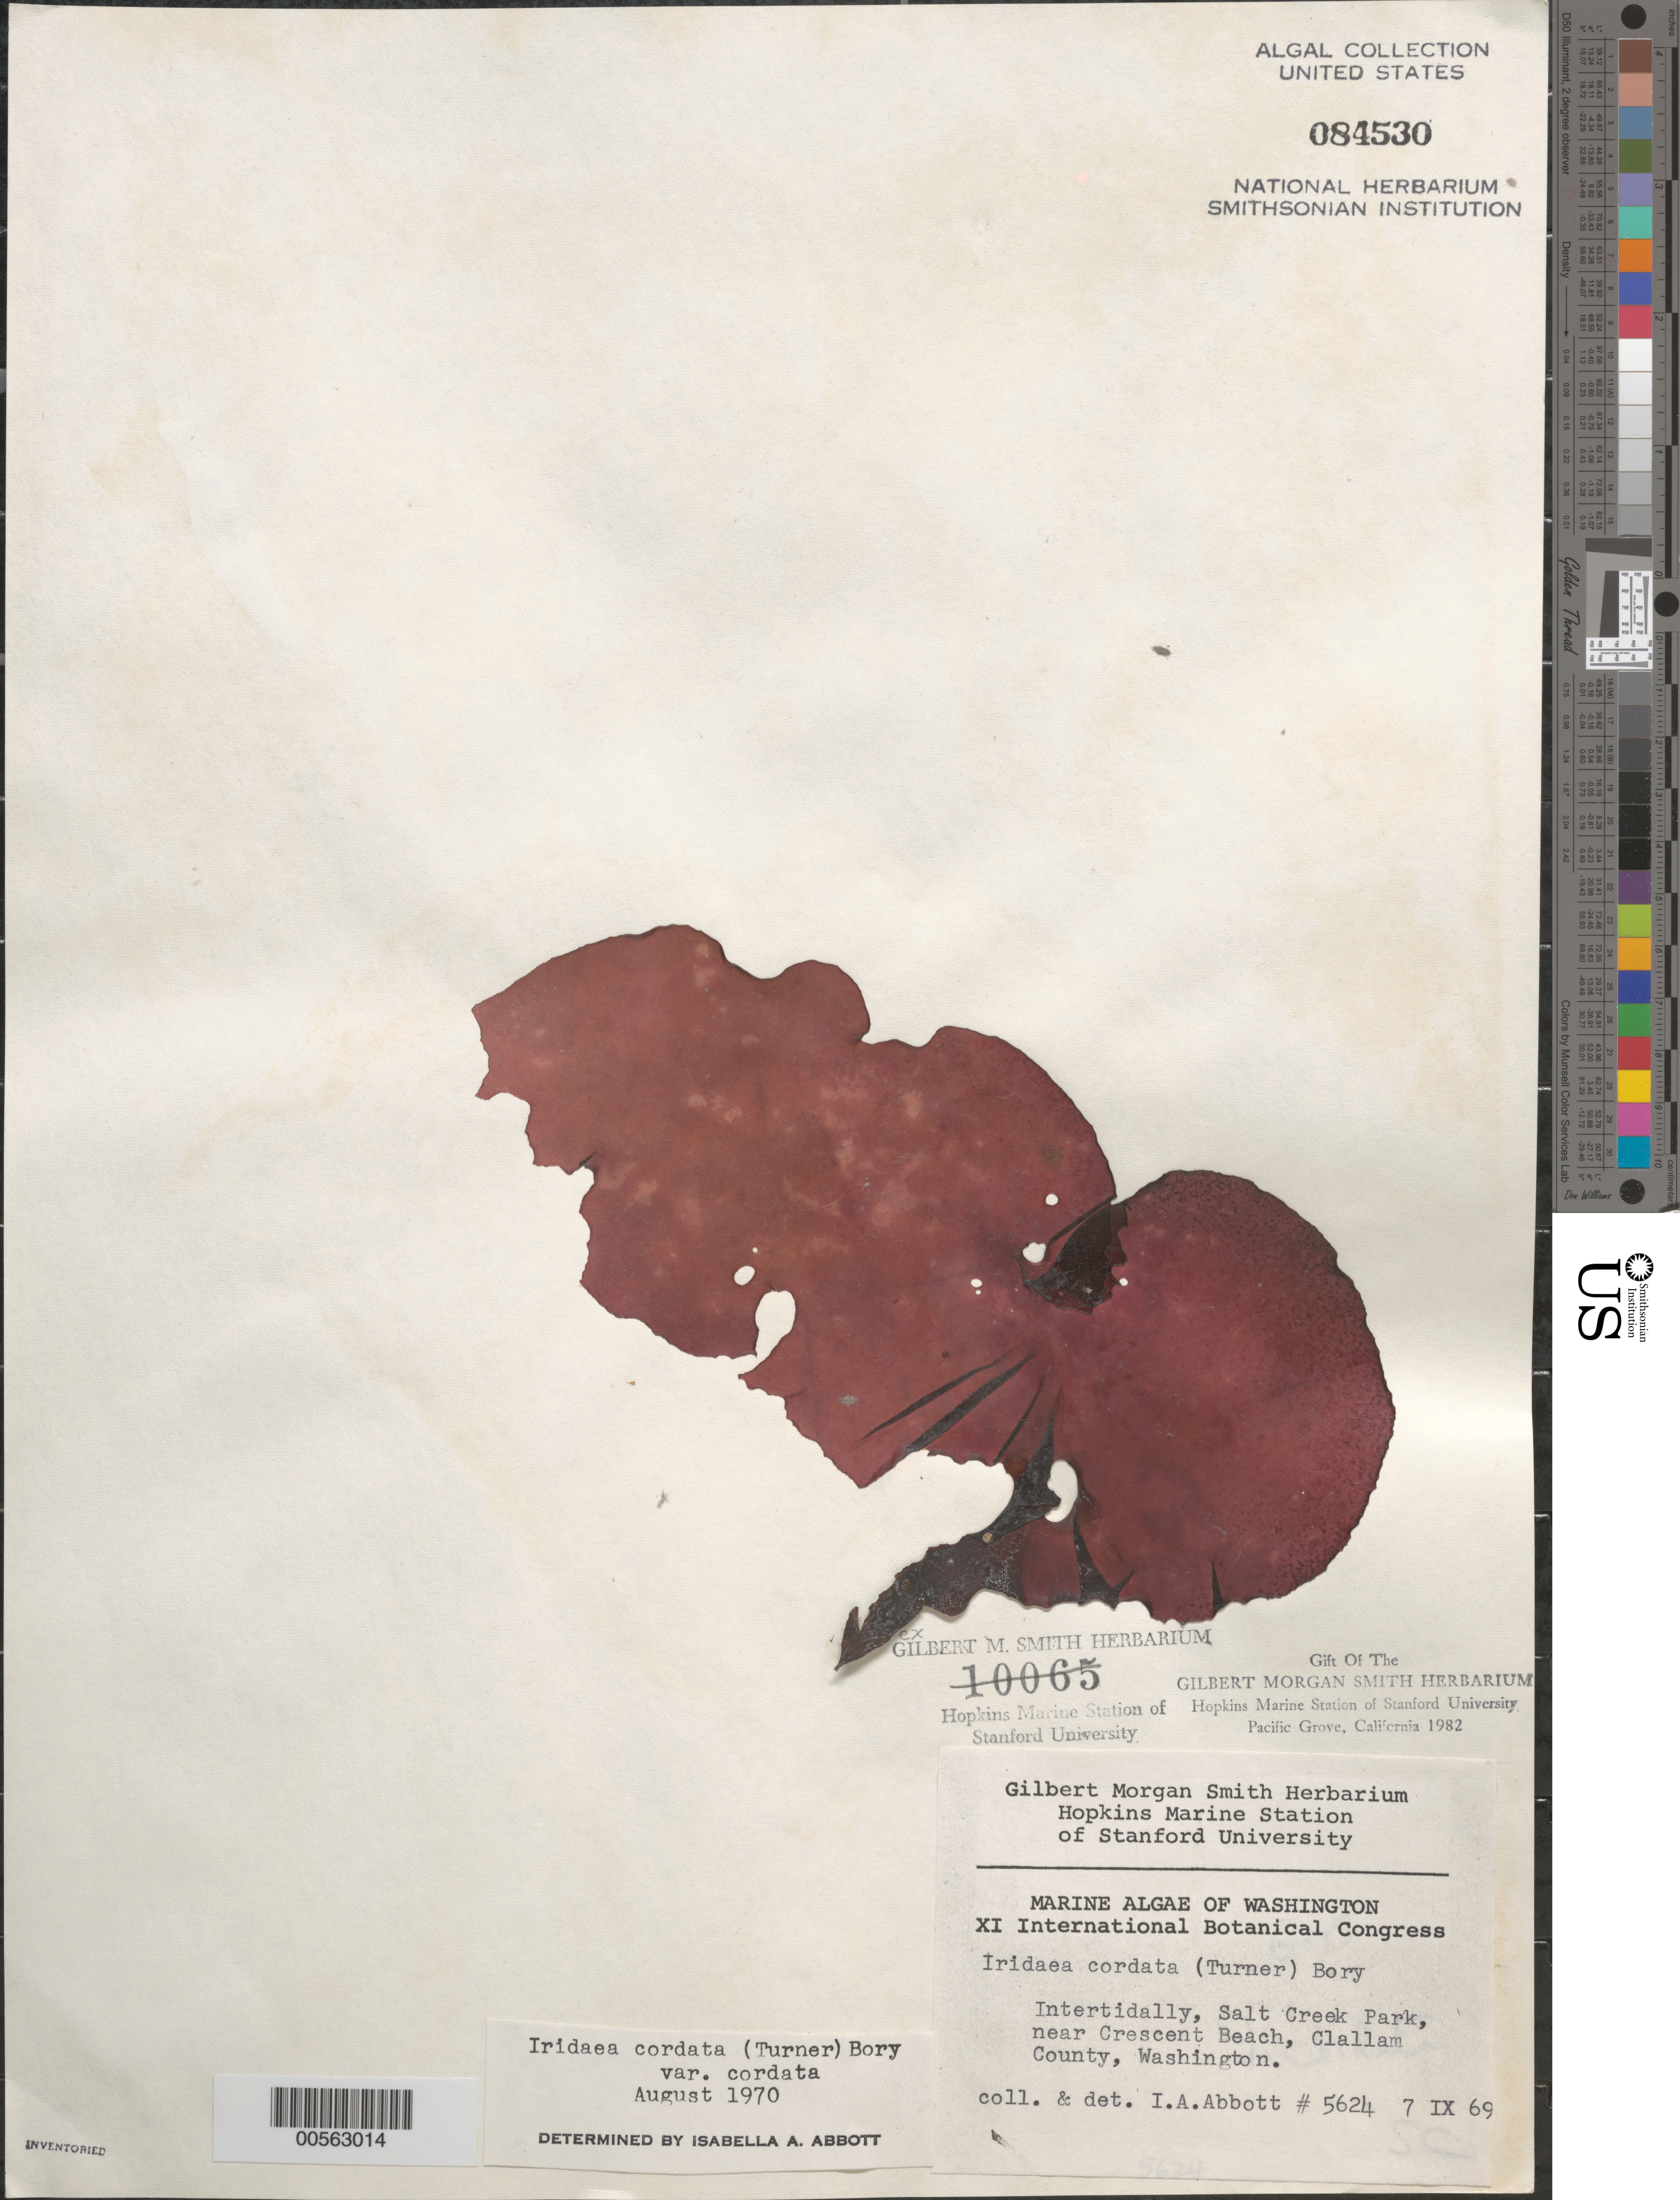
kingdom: Plantae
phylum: Rhodophyta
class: Florideophyceae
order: Gigartinales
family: Gigartinaceae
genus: Iridaea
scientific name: Iridaea cordata var. cordata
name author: (Turner) Bory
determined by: Abbott, Isabella A.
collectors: I. A. Abbott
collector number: IAA 5624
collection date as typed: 07 Sep 1969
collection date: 1969-09-07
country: United States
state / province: Washington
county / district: Clallam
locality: Salt Creek Park, near Crescent Beach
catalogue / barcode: US 84530